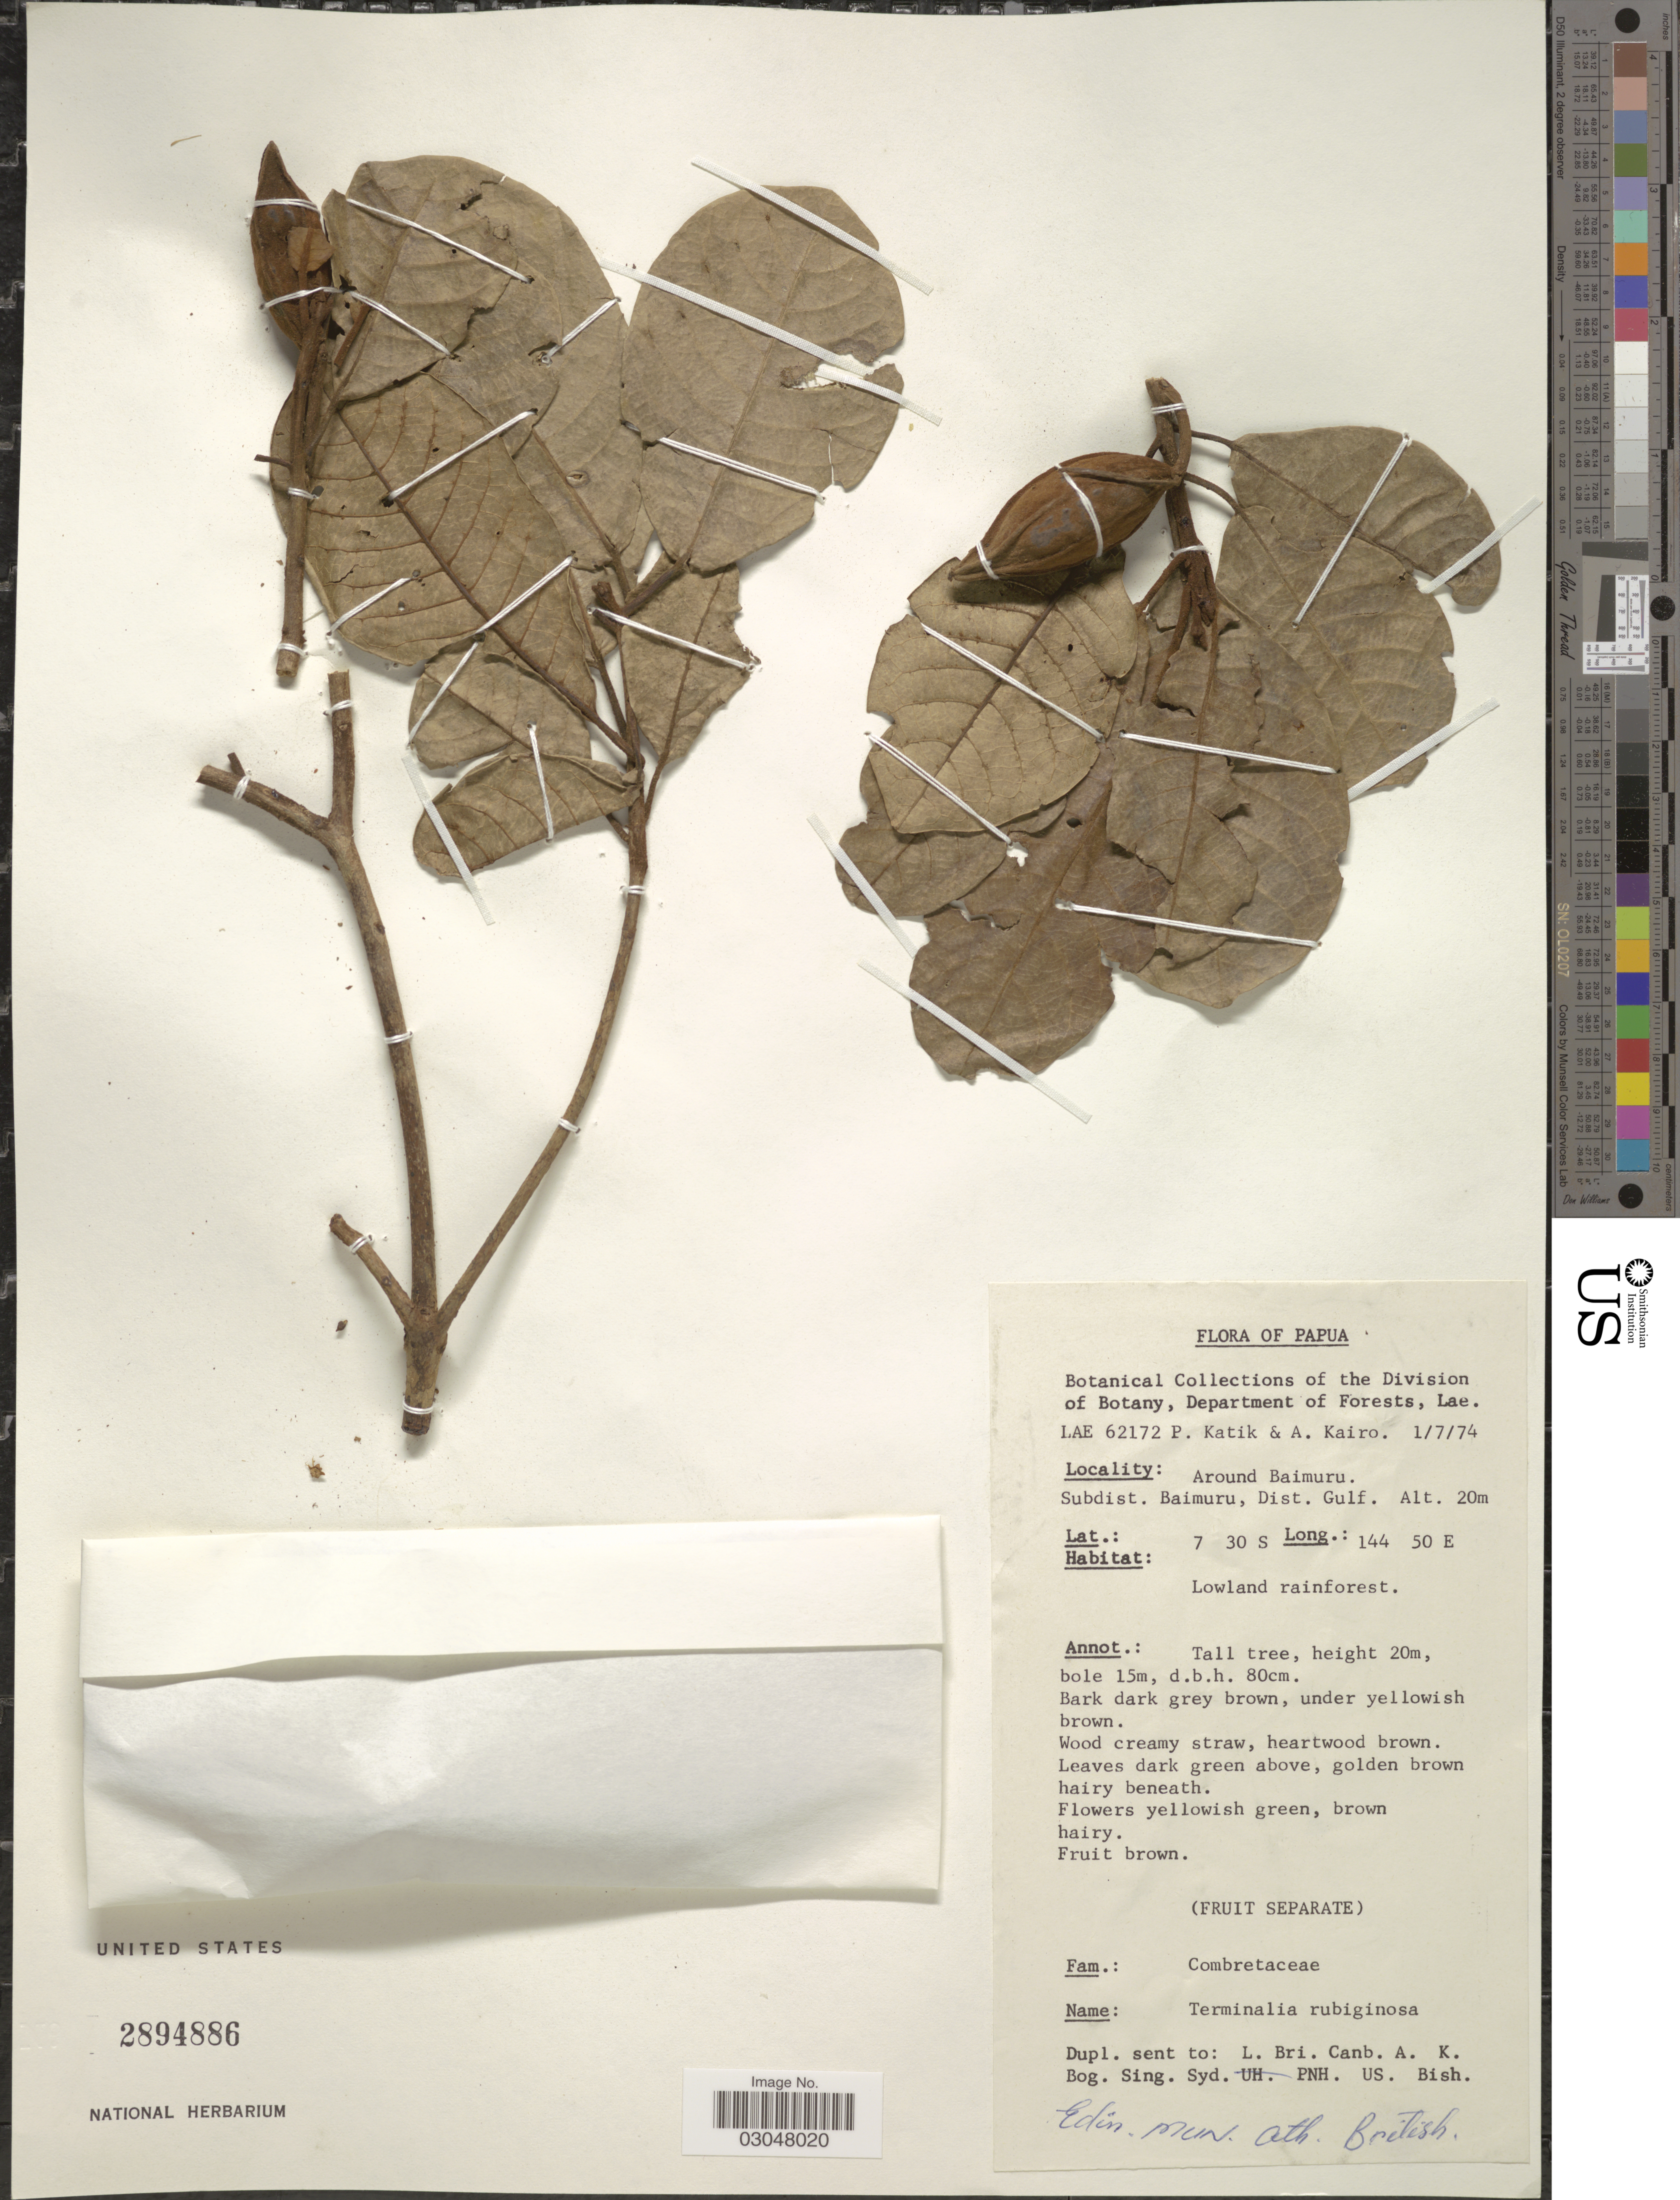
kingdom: Plantae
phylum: Tracheophyta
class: Magnoliopsida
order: Myrtales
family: Combretaceae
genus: Terminalia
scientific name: Terminalia rubiginosa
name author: K. Schum.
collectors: P. Katik & A. Kairo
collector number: LAE 62172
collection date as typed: Transcribed d/m/y: 1/7/74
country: Papua New Guinea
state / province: Gulf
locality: Papua. Around Baimuru. Subdist. Baimuru, Dist. Gulf.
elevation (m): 20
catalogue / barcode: US 2894886